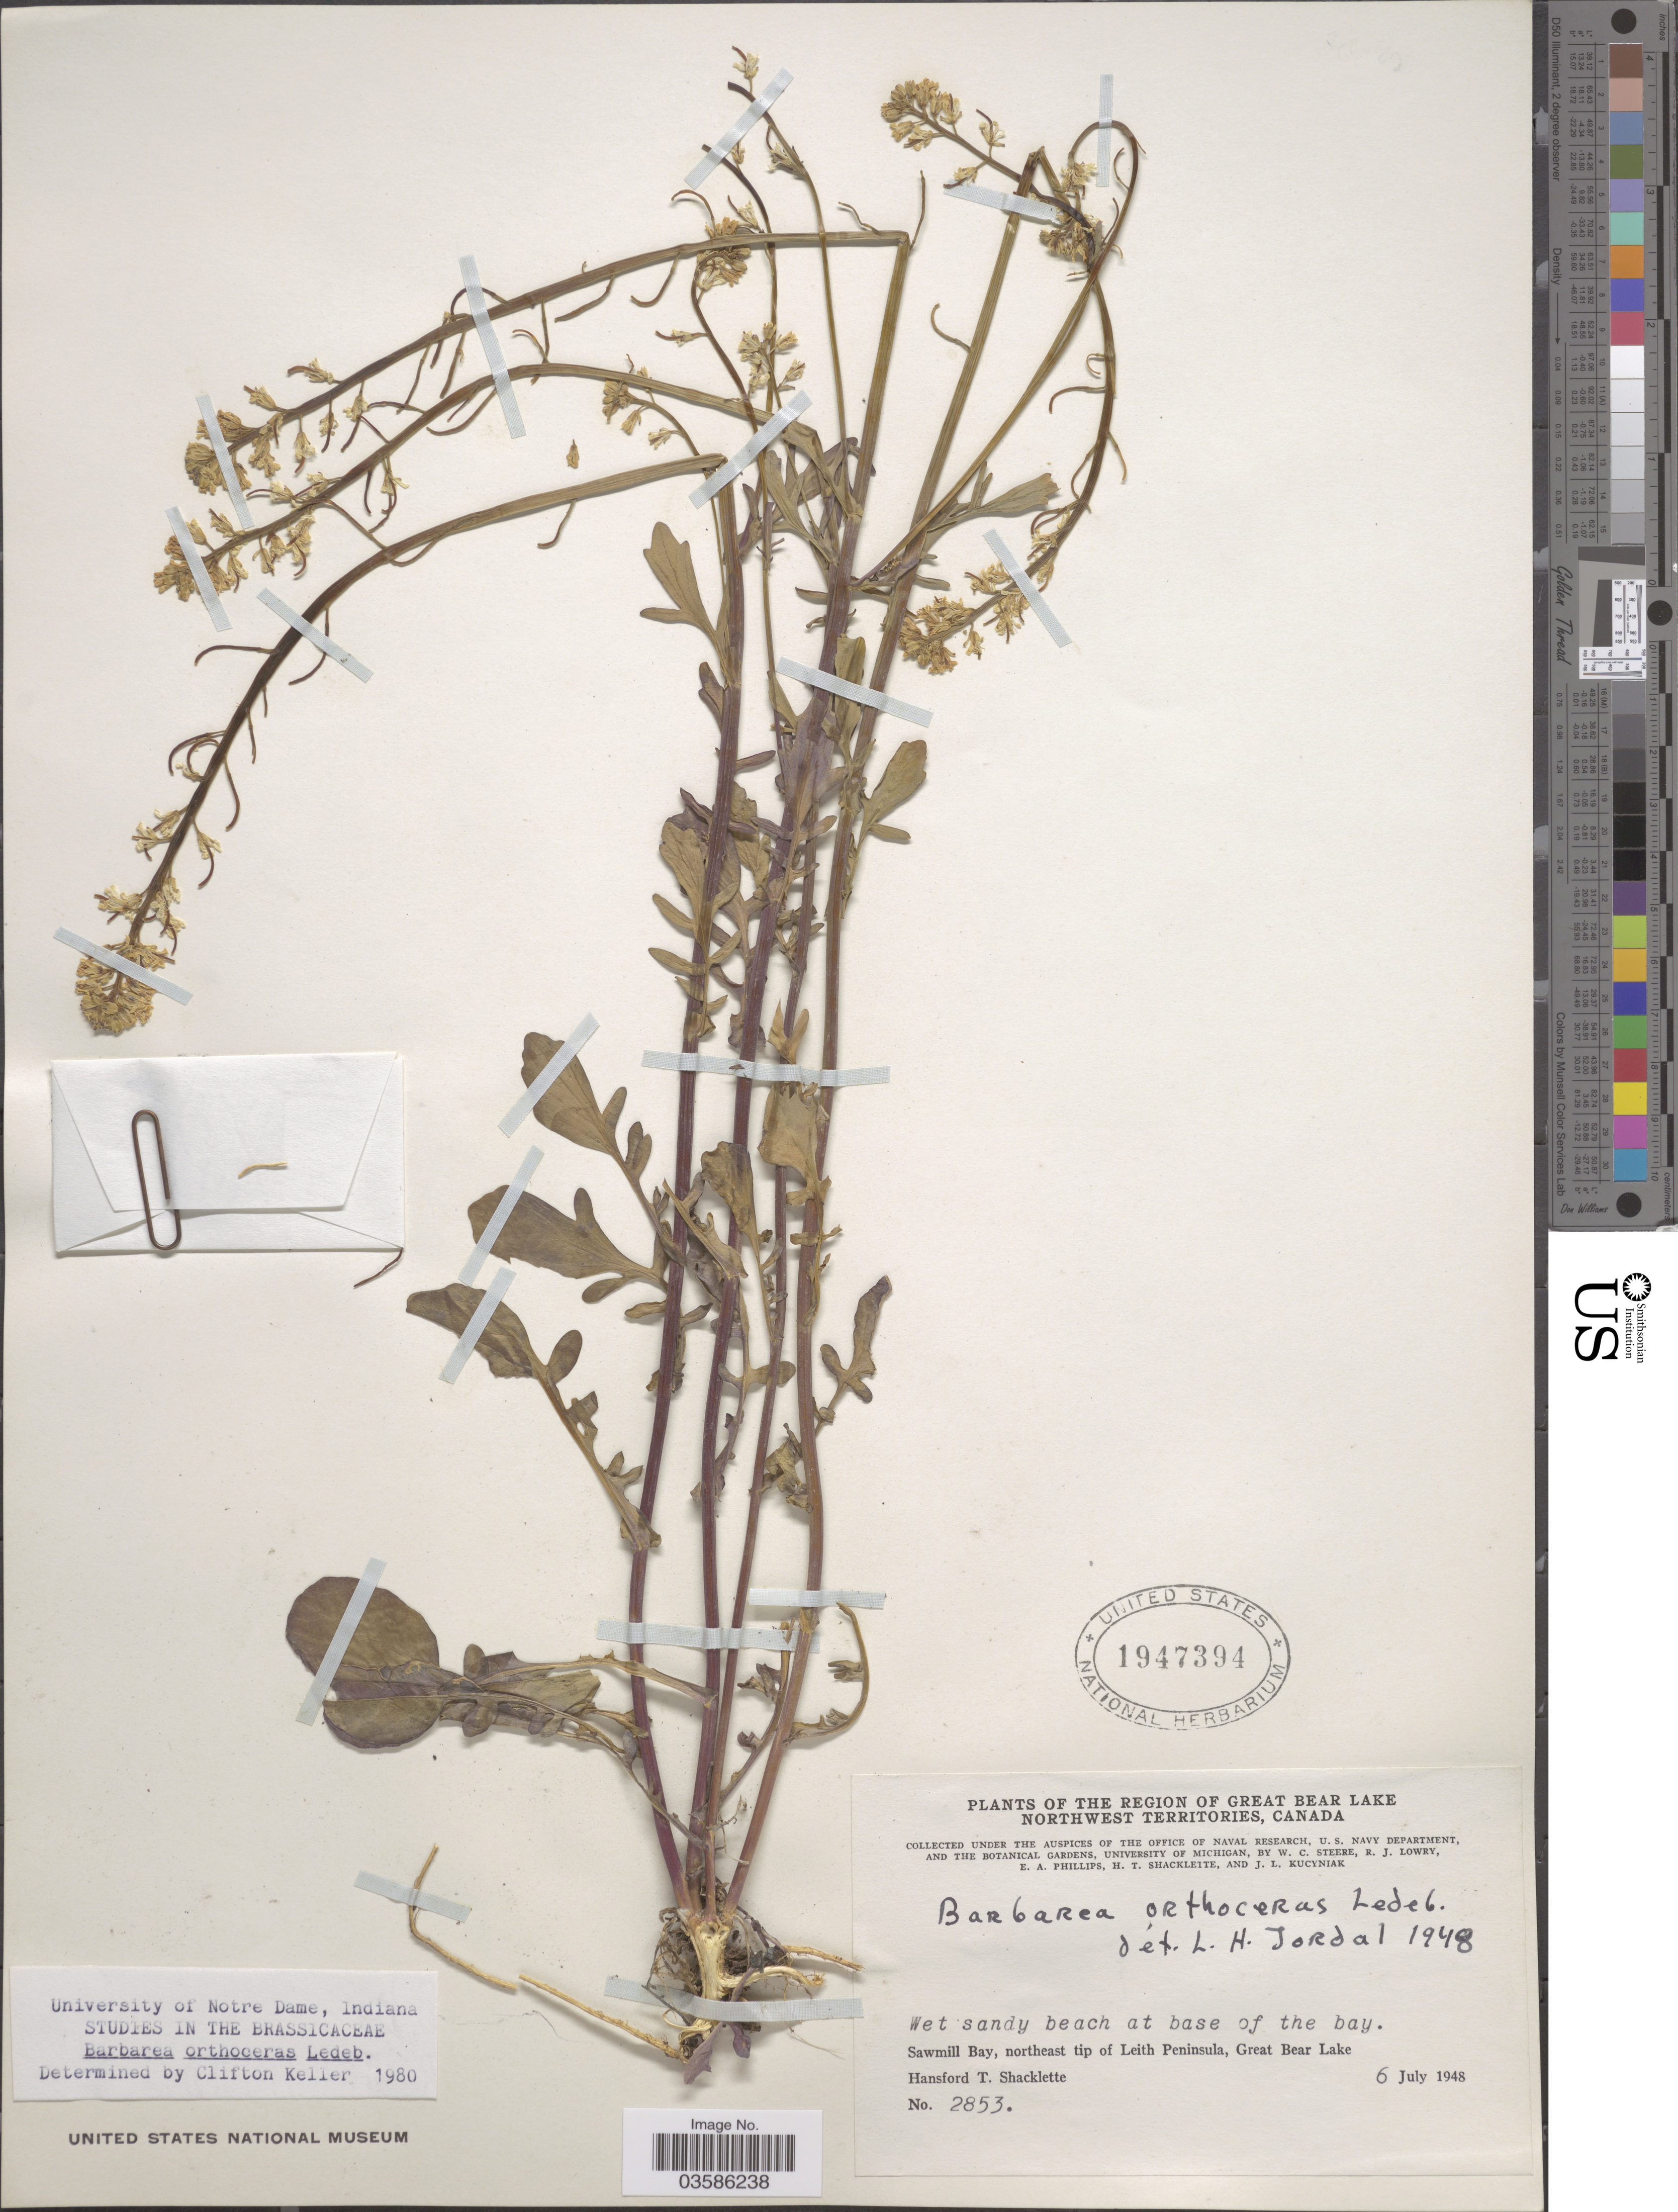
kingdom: Plantae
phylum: Tracheophyta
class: Magnoliopsida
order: Brassicales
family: Brassicaceae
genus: Barbarea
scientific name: Barbarea orthoceras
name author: Ledeb.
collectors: H. Shacklette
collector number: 2853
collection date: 1948-07-06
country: Canada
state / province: Northwest Territories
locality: The Region of Great Bear Lake. Sawmill Bay, northeast tip of Leith Peninsula, Great Bear Lake.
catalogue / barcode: US 1947394